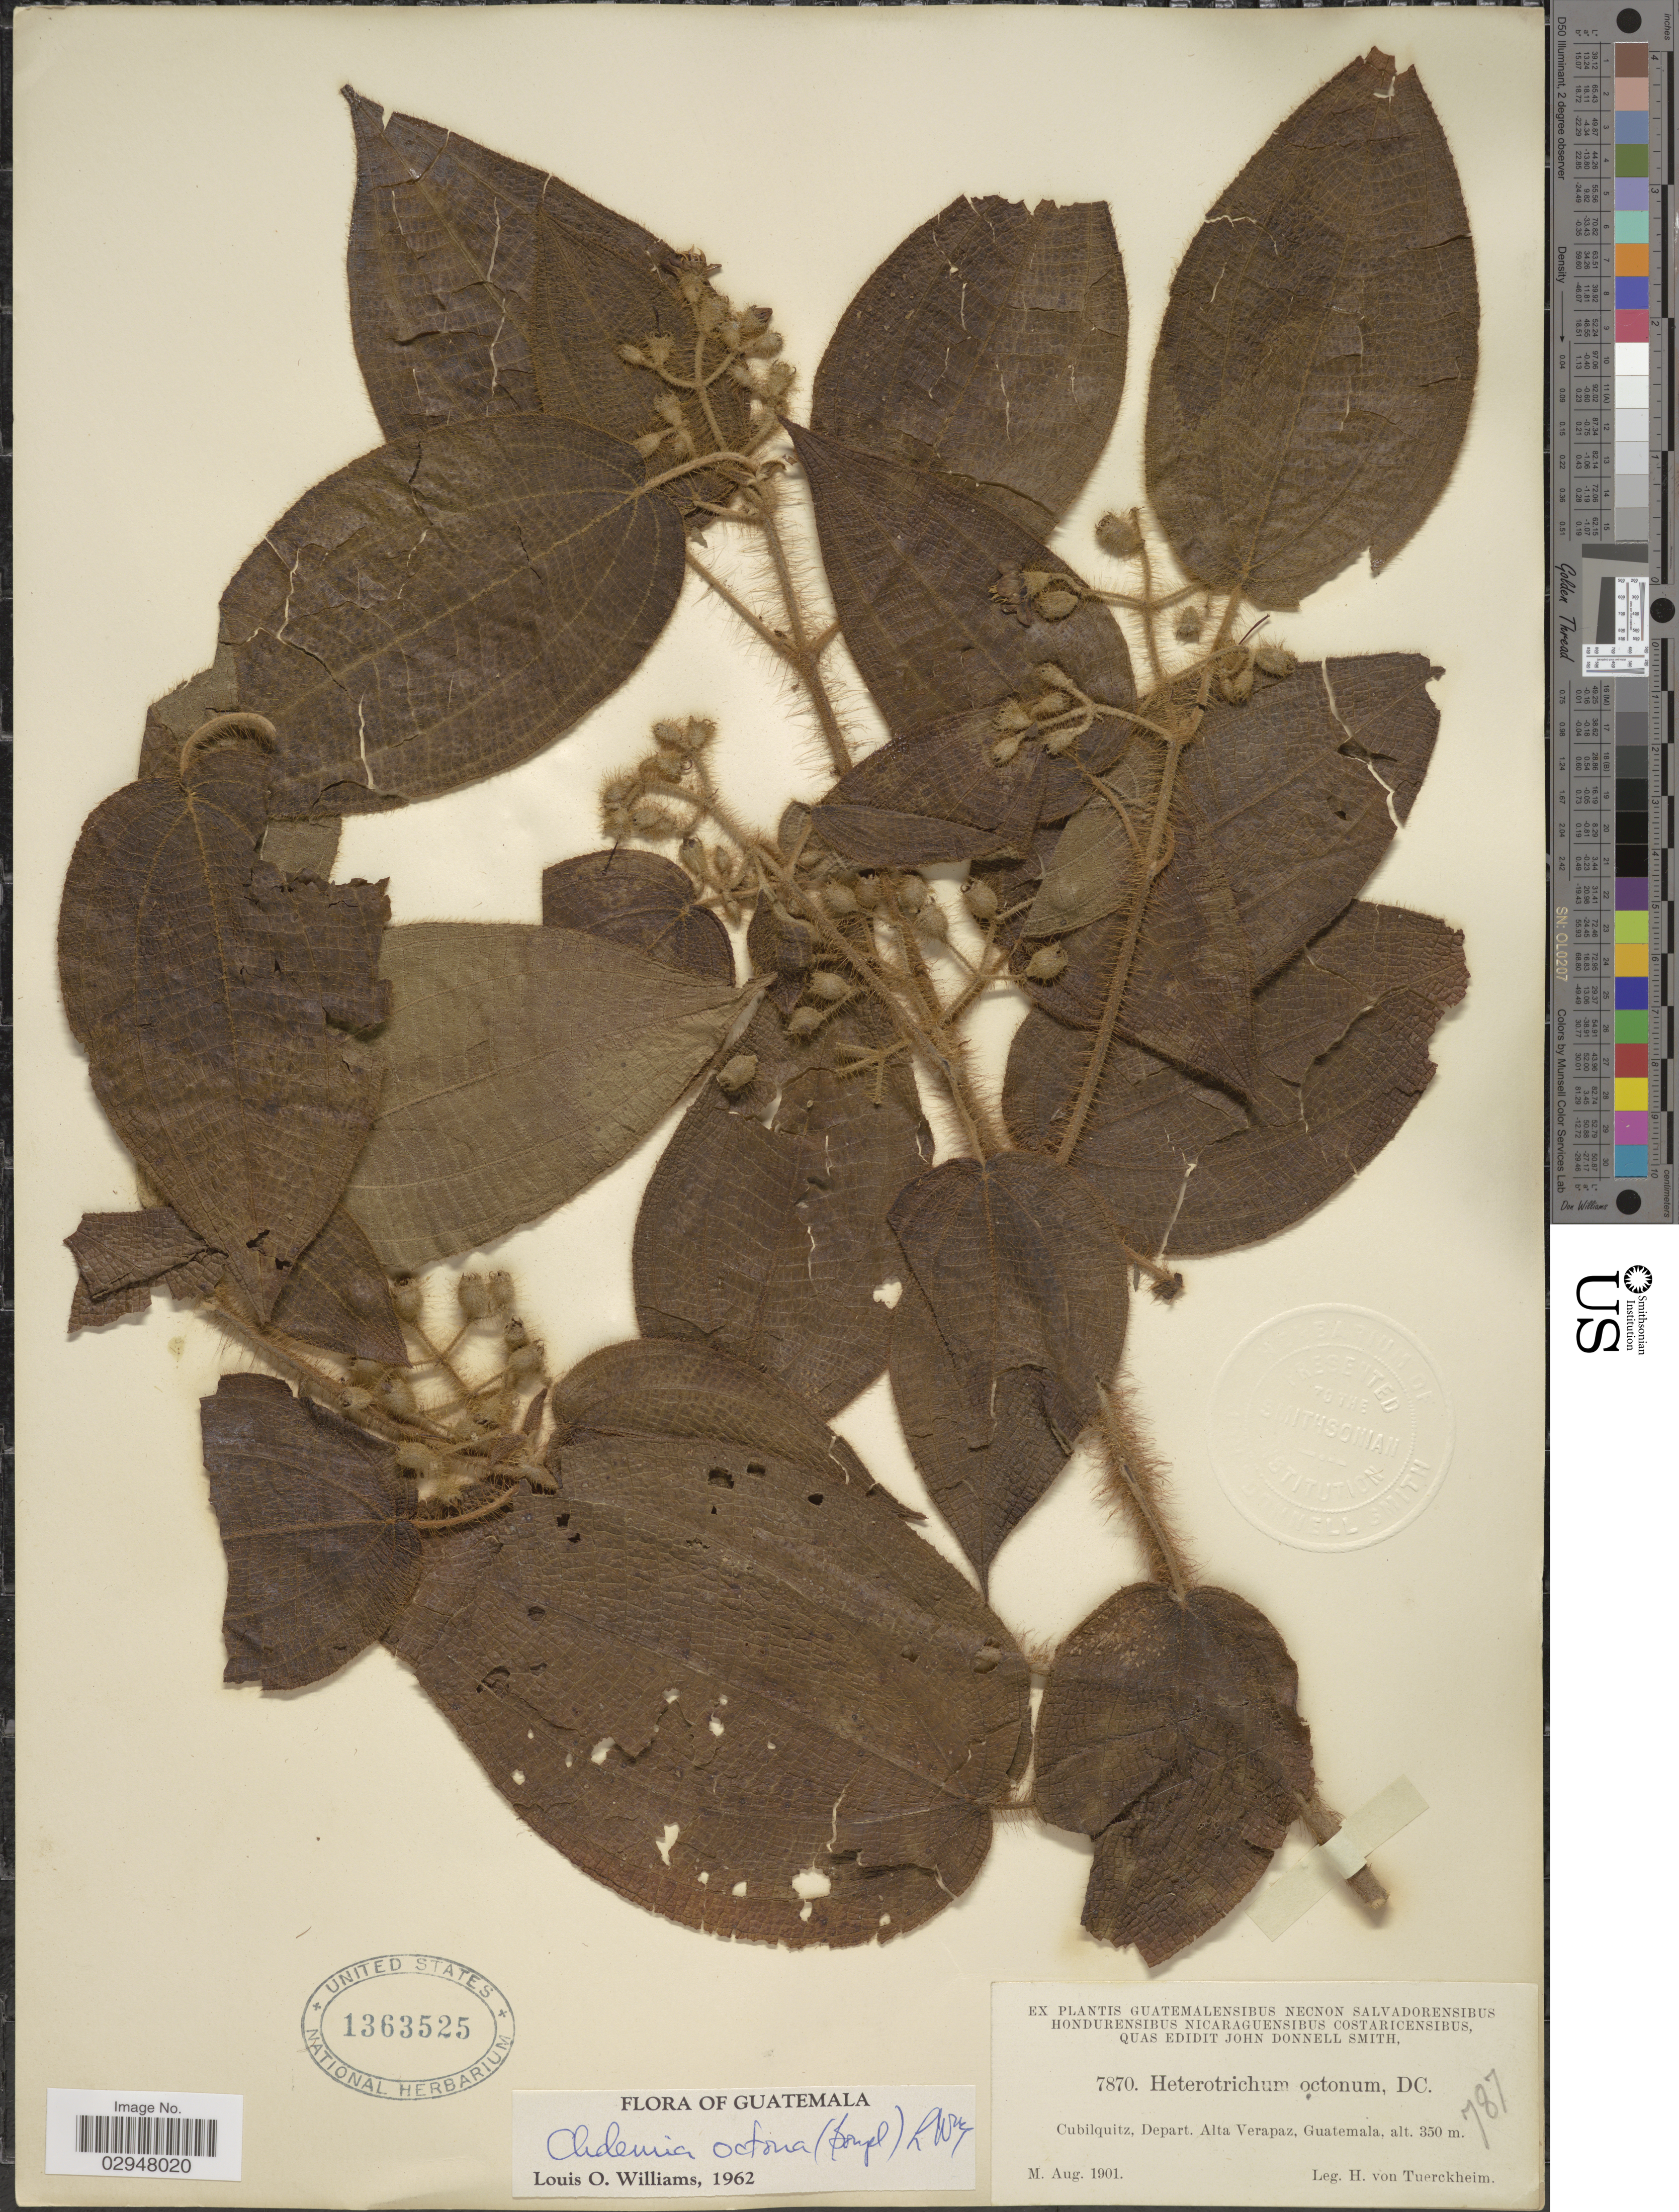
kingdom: Plantae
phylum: Tracheophyta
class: Magnoliopsida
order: Myrtales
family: Melastomataceae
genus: Clidemia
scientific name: Clidemia octona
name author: (Bonpl.) L.O. Williams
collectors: H. von Türckheim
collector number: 7870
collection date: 1901-08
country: Guatemala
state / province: Alta Verapaz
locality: Cubilquitz, Depart. Alta Verapaz.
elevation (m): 350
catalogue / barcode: US 1363525